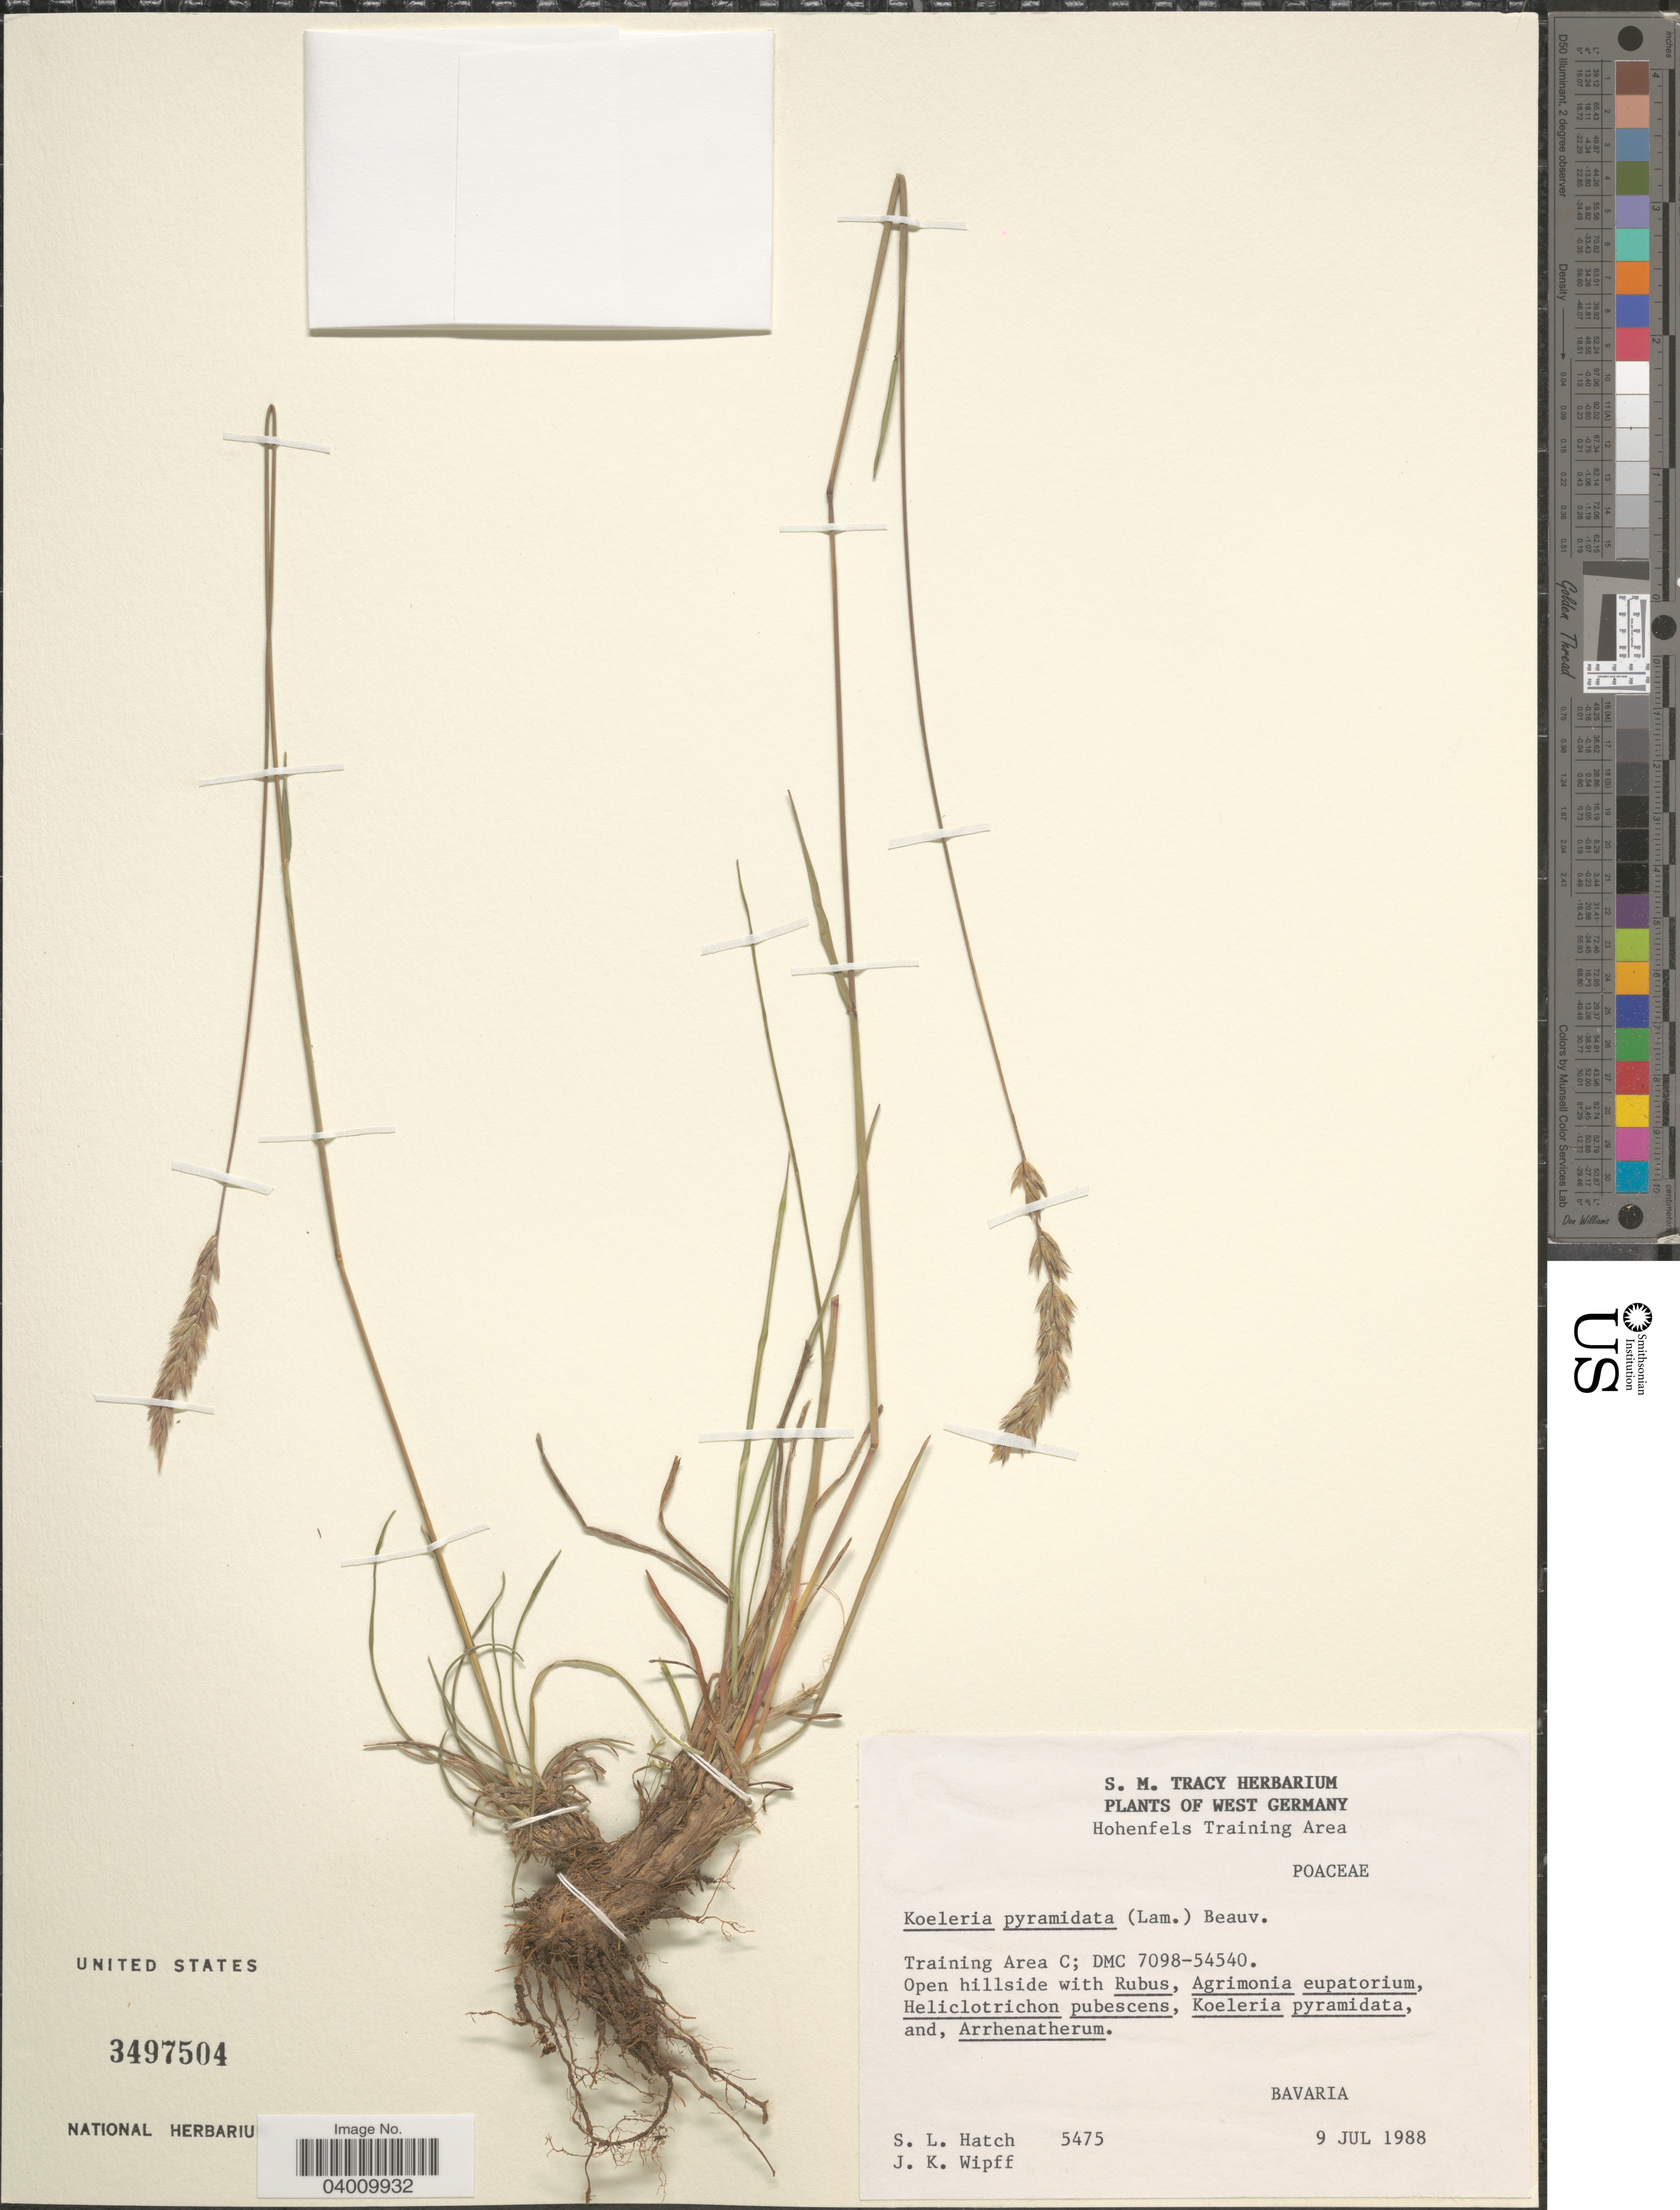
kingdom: Plantae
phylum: Tracheophyta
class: Liliopsida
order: Poales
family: Poaceae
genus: Koeleria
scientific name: Koeleria pyramidata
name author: (Lam.) P. Beauv.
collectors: S. Hatch & J. K. Wipff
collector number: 5475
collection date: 1988-07-09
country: Germany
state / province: Bayern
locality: West Germany. Hohenfels Training Area. Training Area C; DMC 7098-54540. Bavaria.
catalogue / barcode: US 3497504